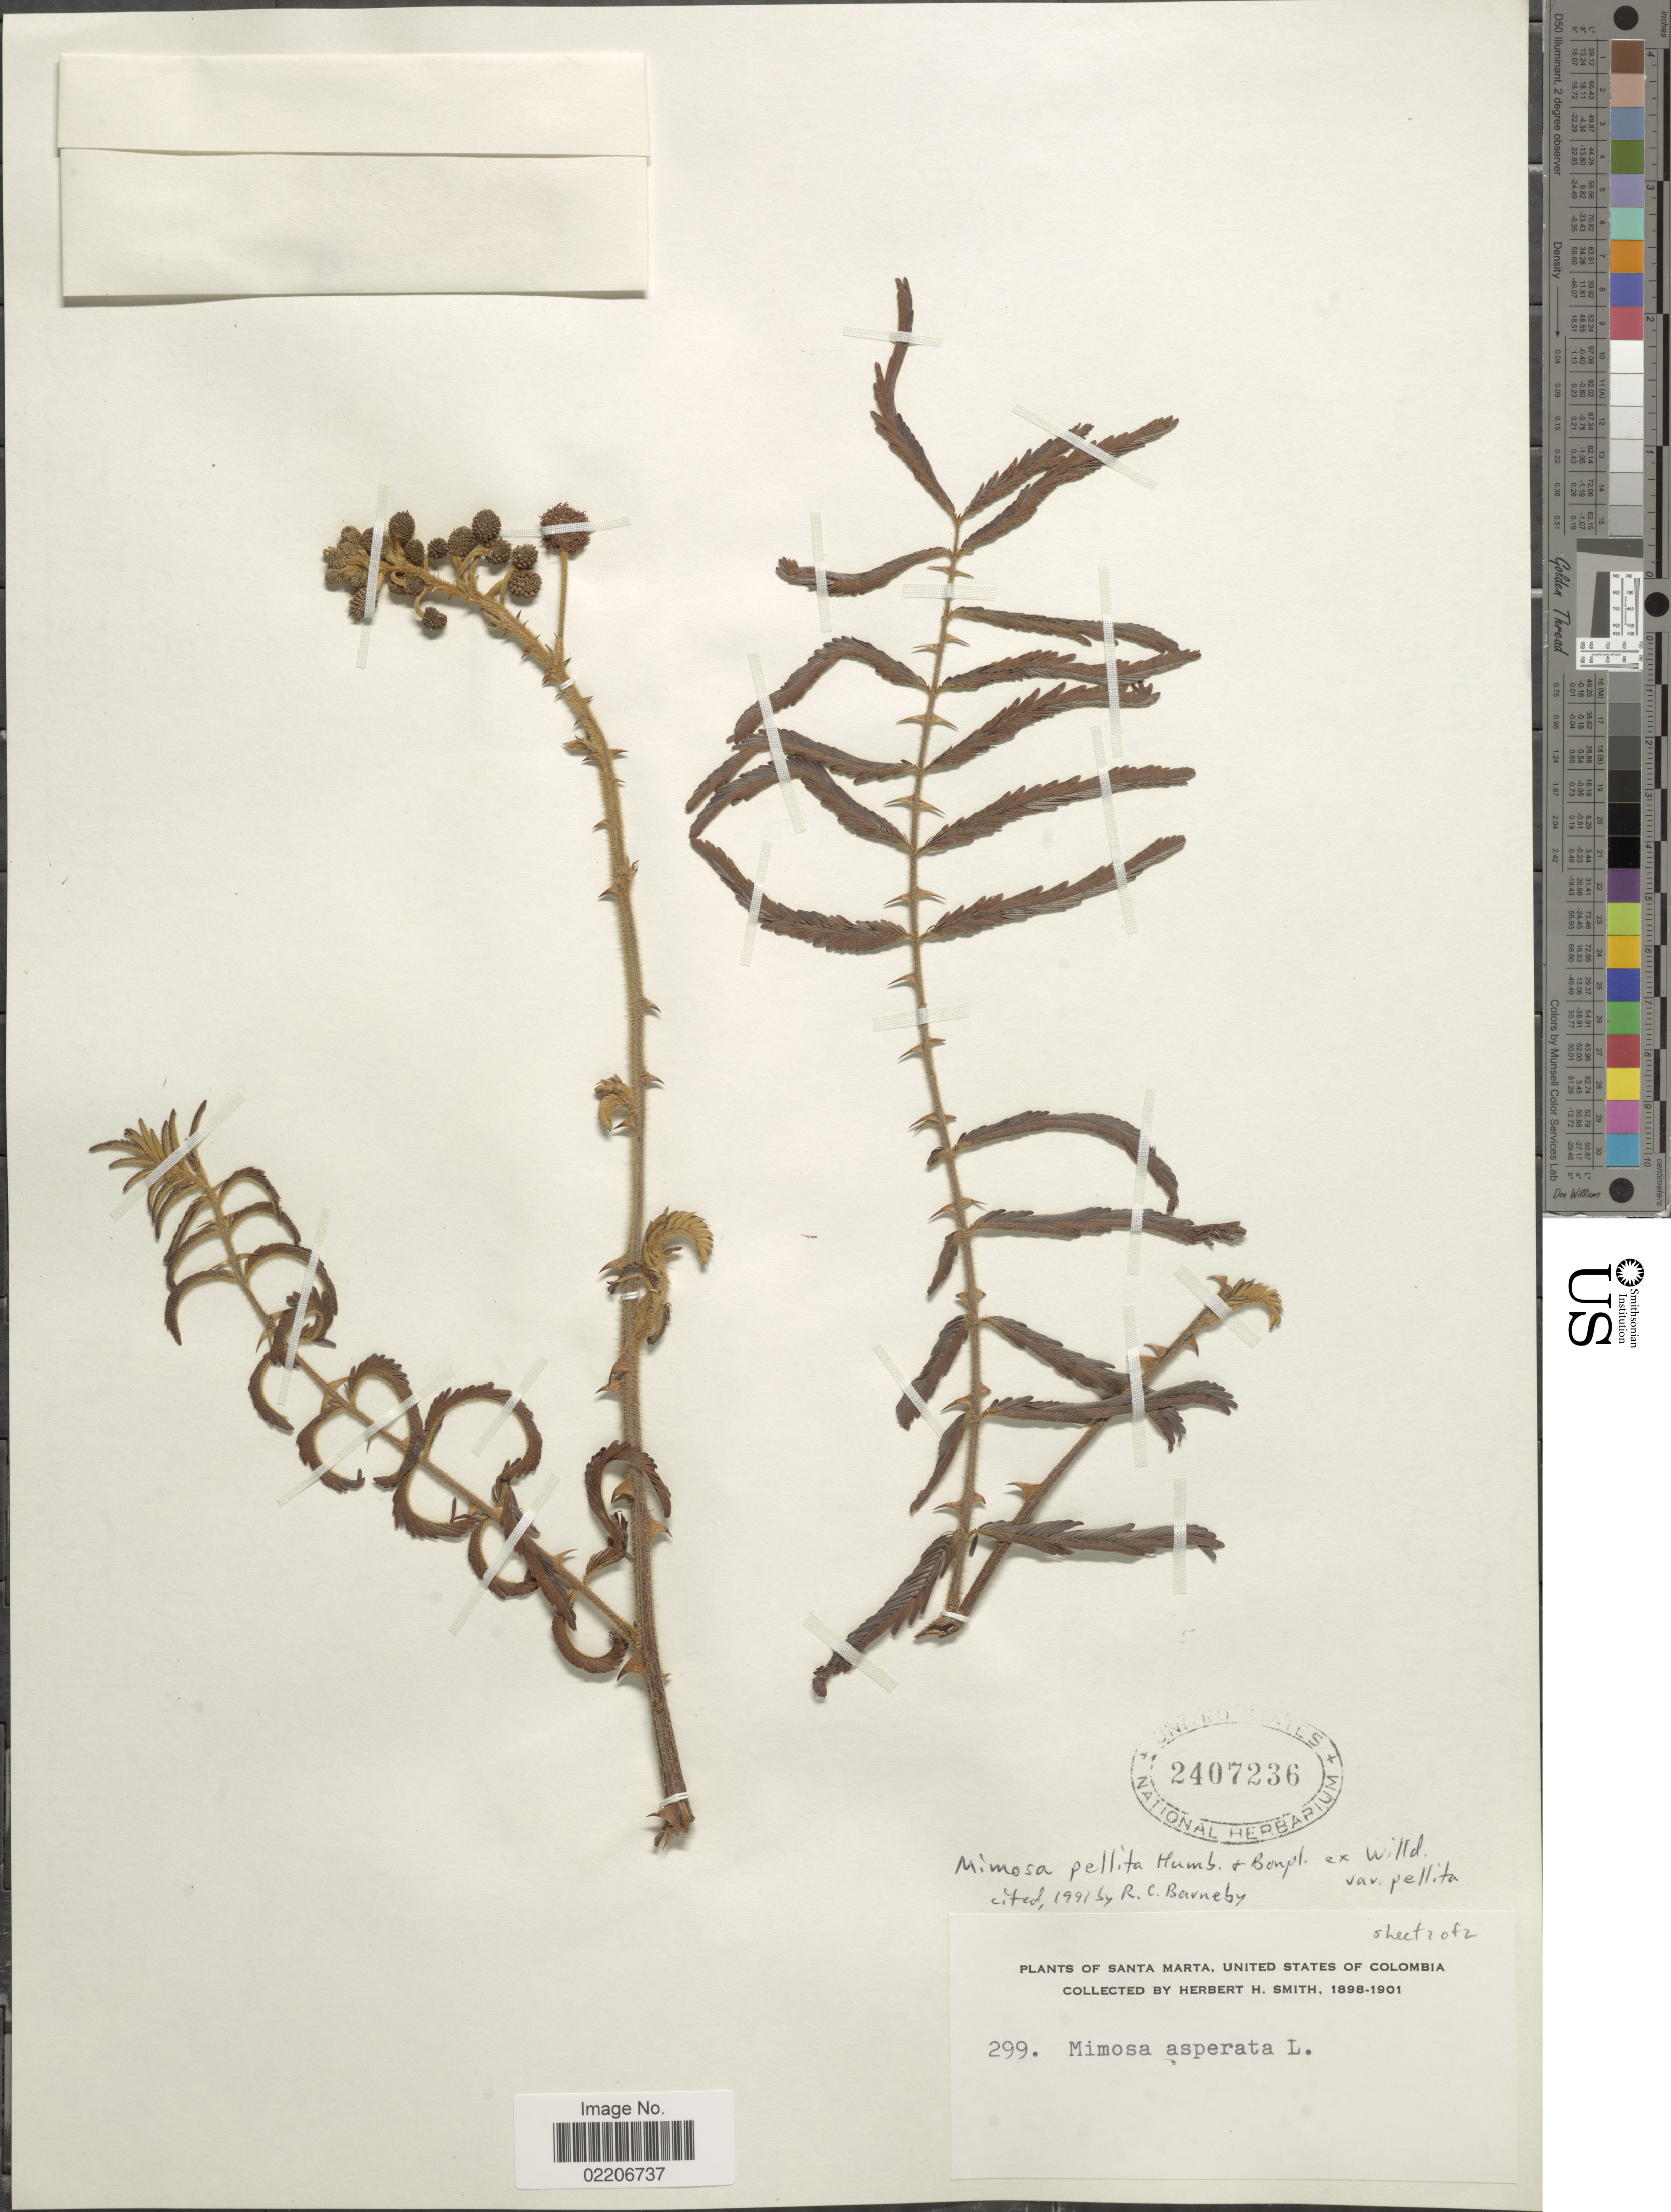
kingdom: Plantae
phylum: Tracheophyta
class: Magnoliopsida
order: Fabales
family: Fabaceae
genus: Mimosa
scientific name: Mimosa pellita var. pellita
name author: Humb. & Bonpl. ex Willd.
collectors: Herbert H. Smith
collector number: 299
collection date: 1898/1901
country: Colombia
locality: Santa Marta, United States of Columbia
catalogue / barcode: US 2407236